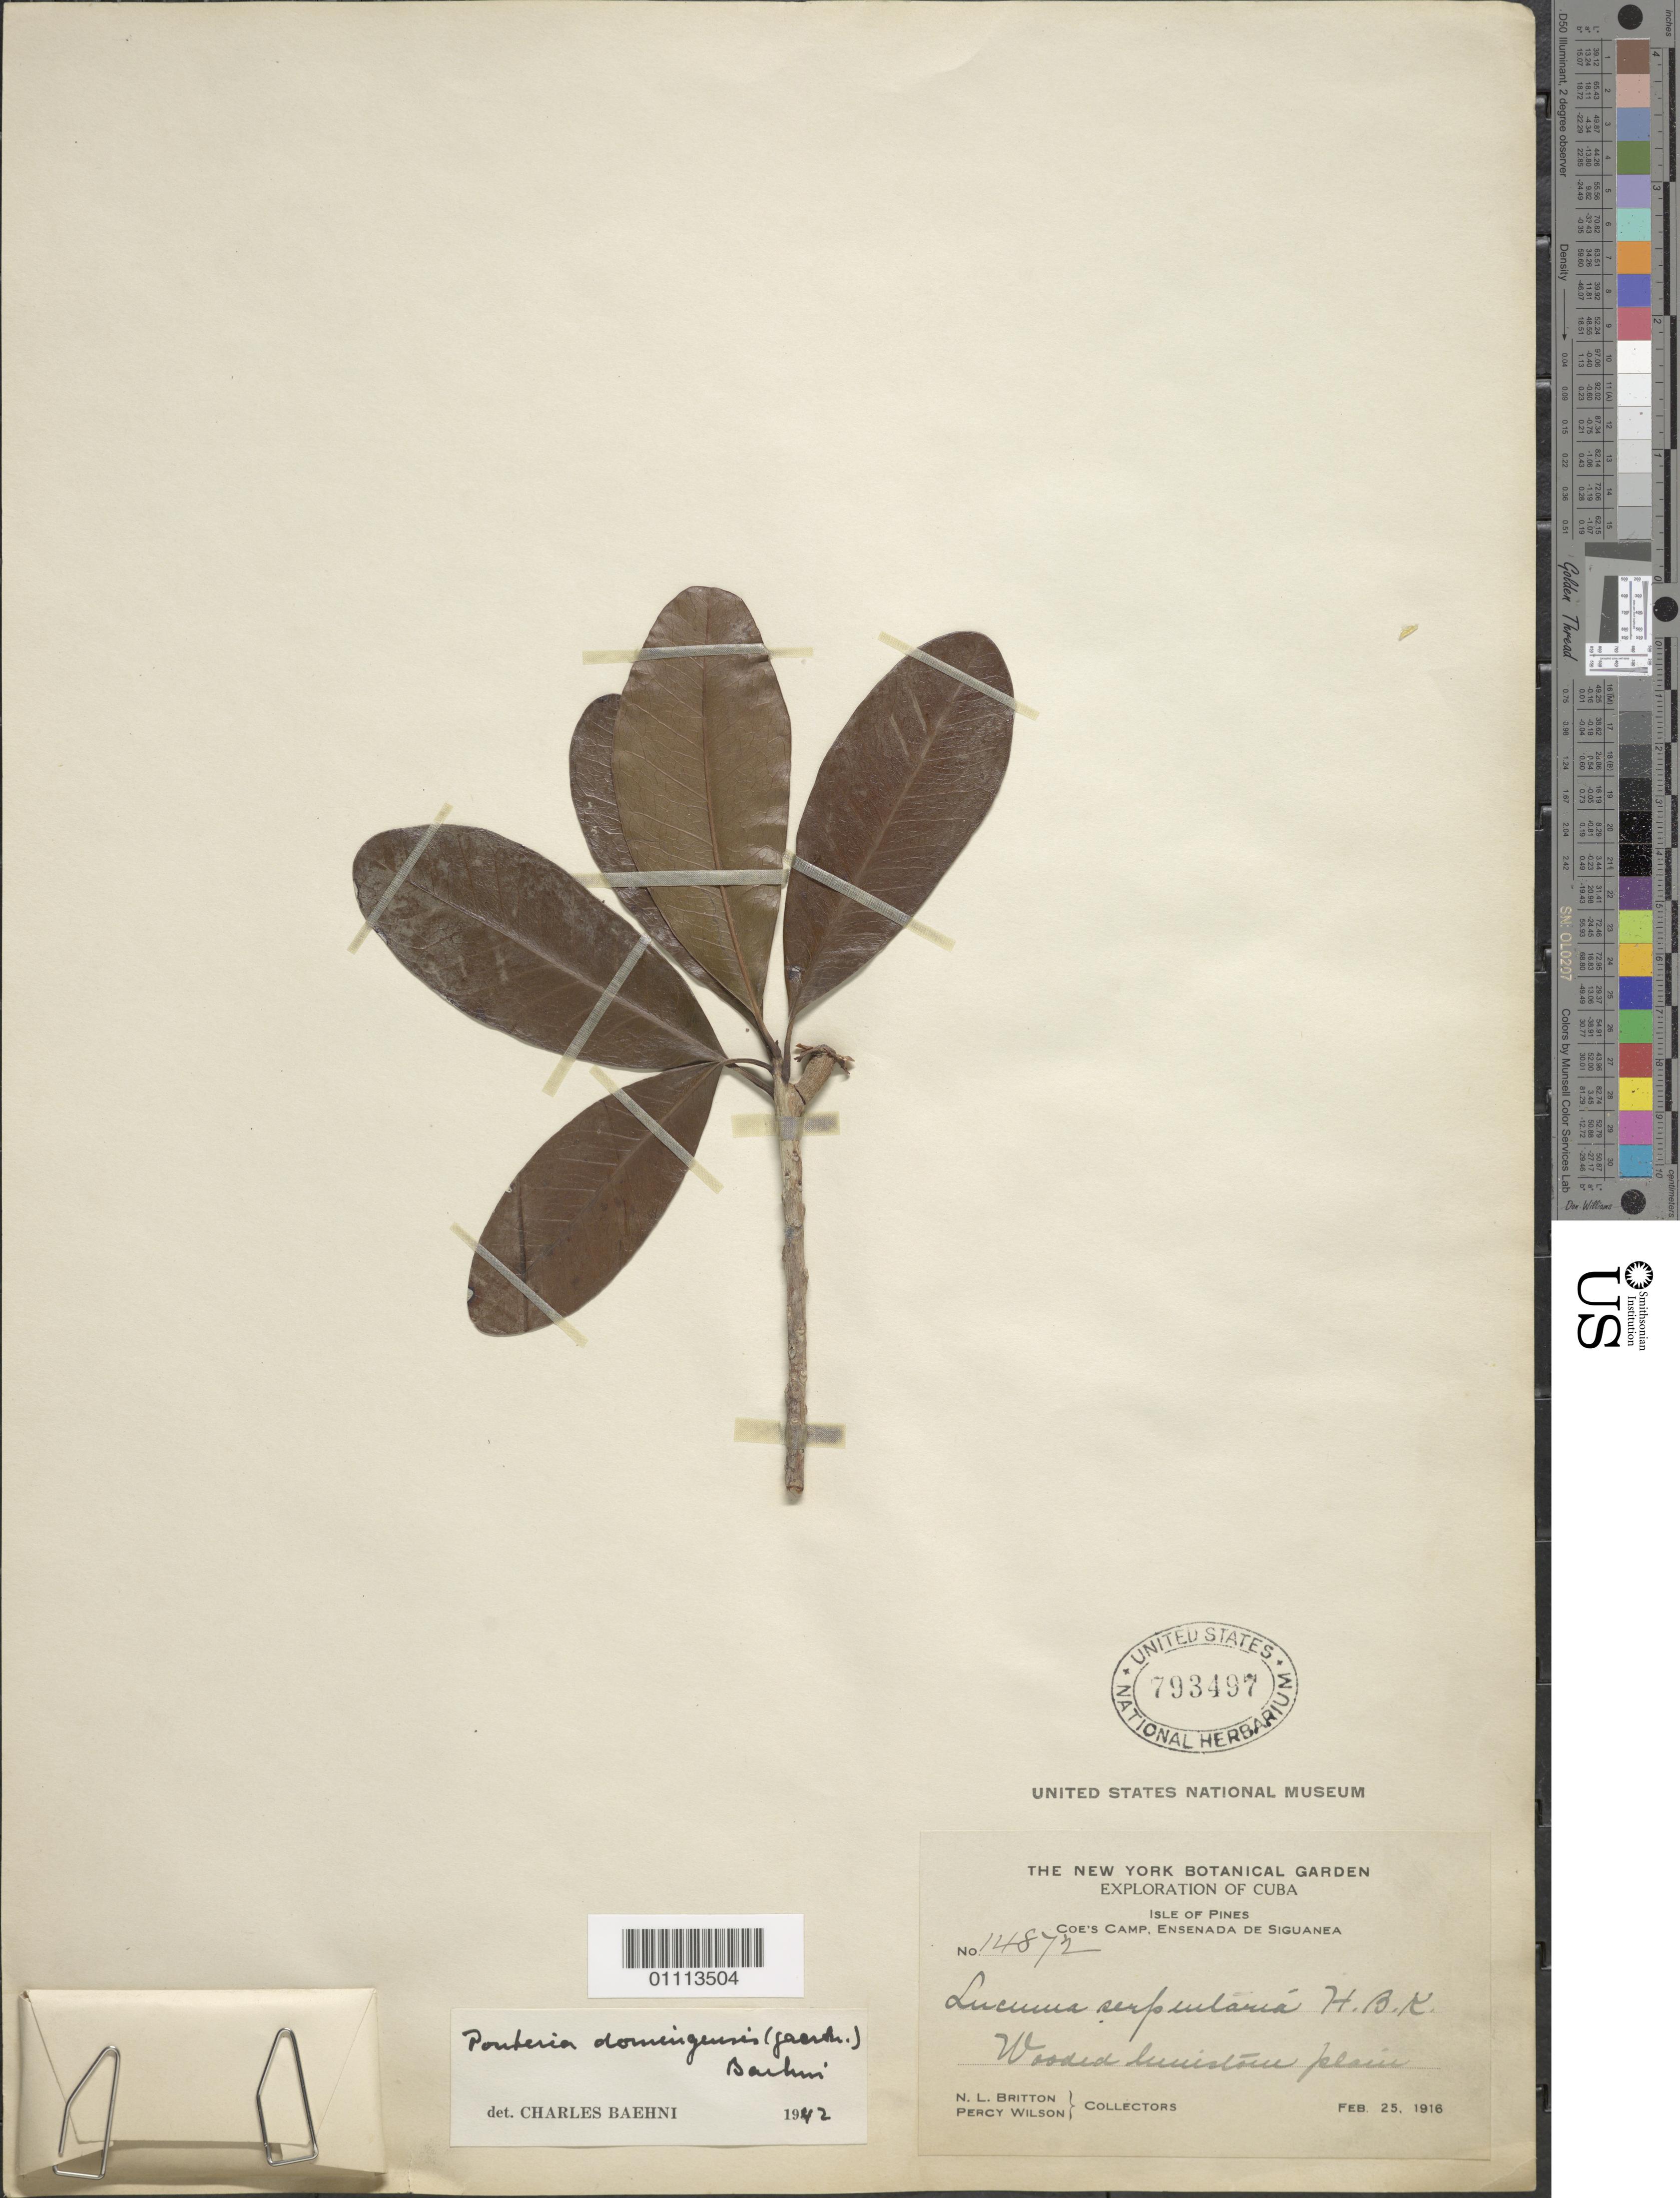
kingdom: Plantae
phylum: Tracheophyta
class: Magnoliopsida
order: Ericales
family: Sapotaceae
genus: Pouteria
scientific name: Pouteria domingensis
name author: (C.F. Gaertn.) Baehni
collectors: N. Britton & P. Wilson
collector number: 14872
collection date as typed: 25 Feb 1916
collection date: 1916-02-25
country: Cuba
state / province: Isla de La Juventud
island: Isla de la Juventud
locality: Coe's Camp, Ensenada de Siguanea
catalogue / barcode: US 793497